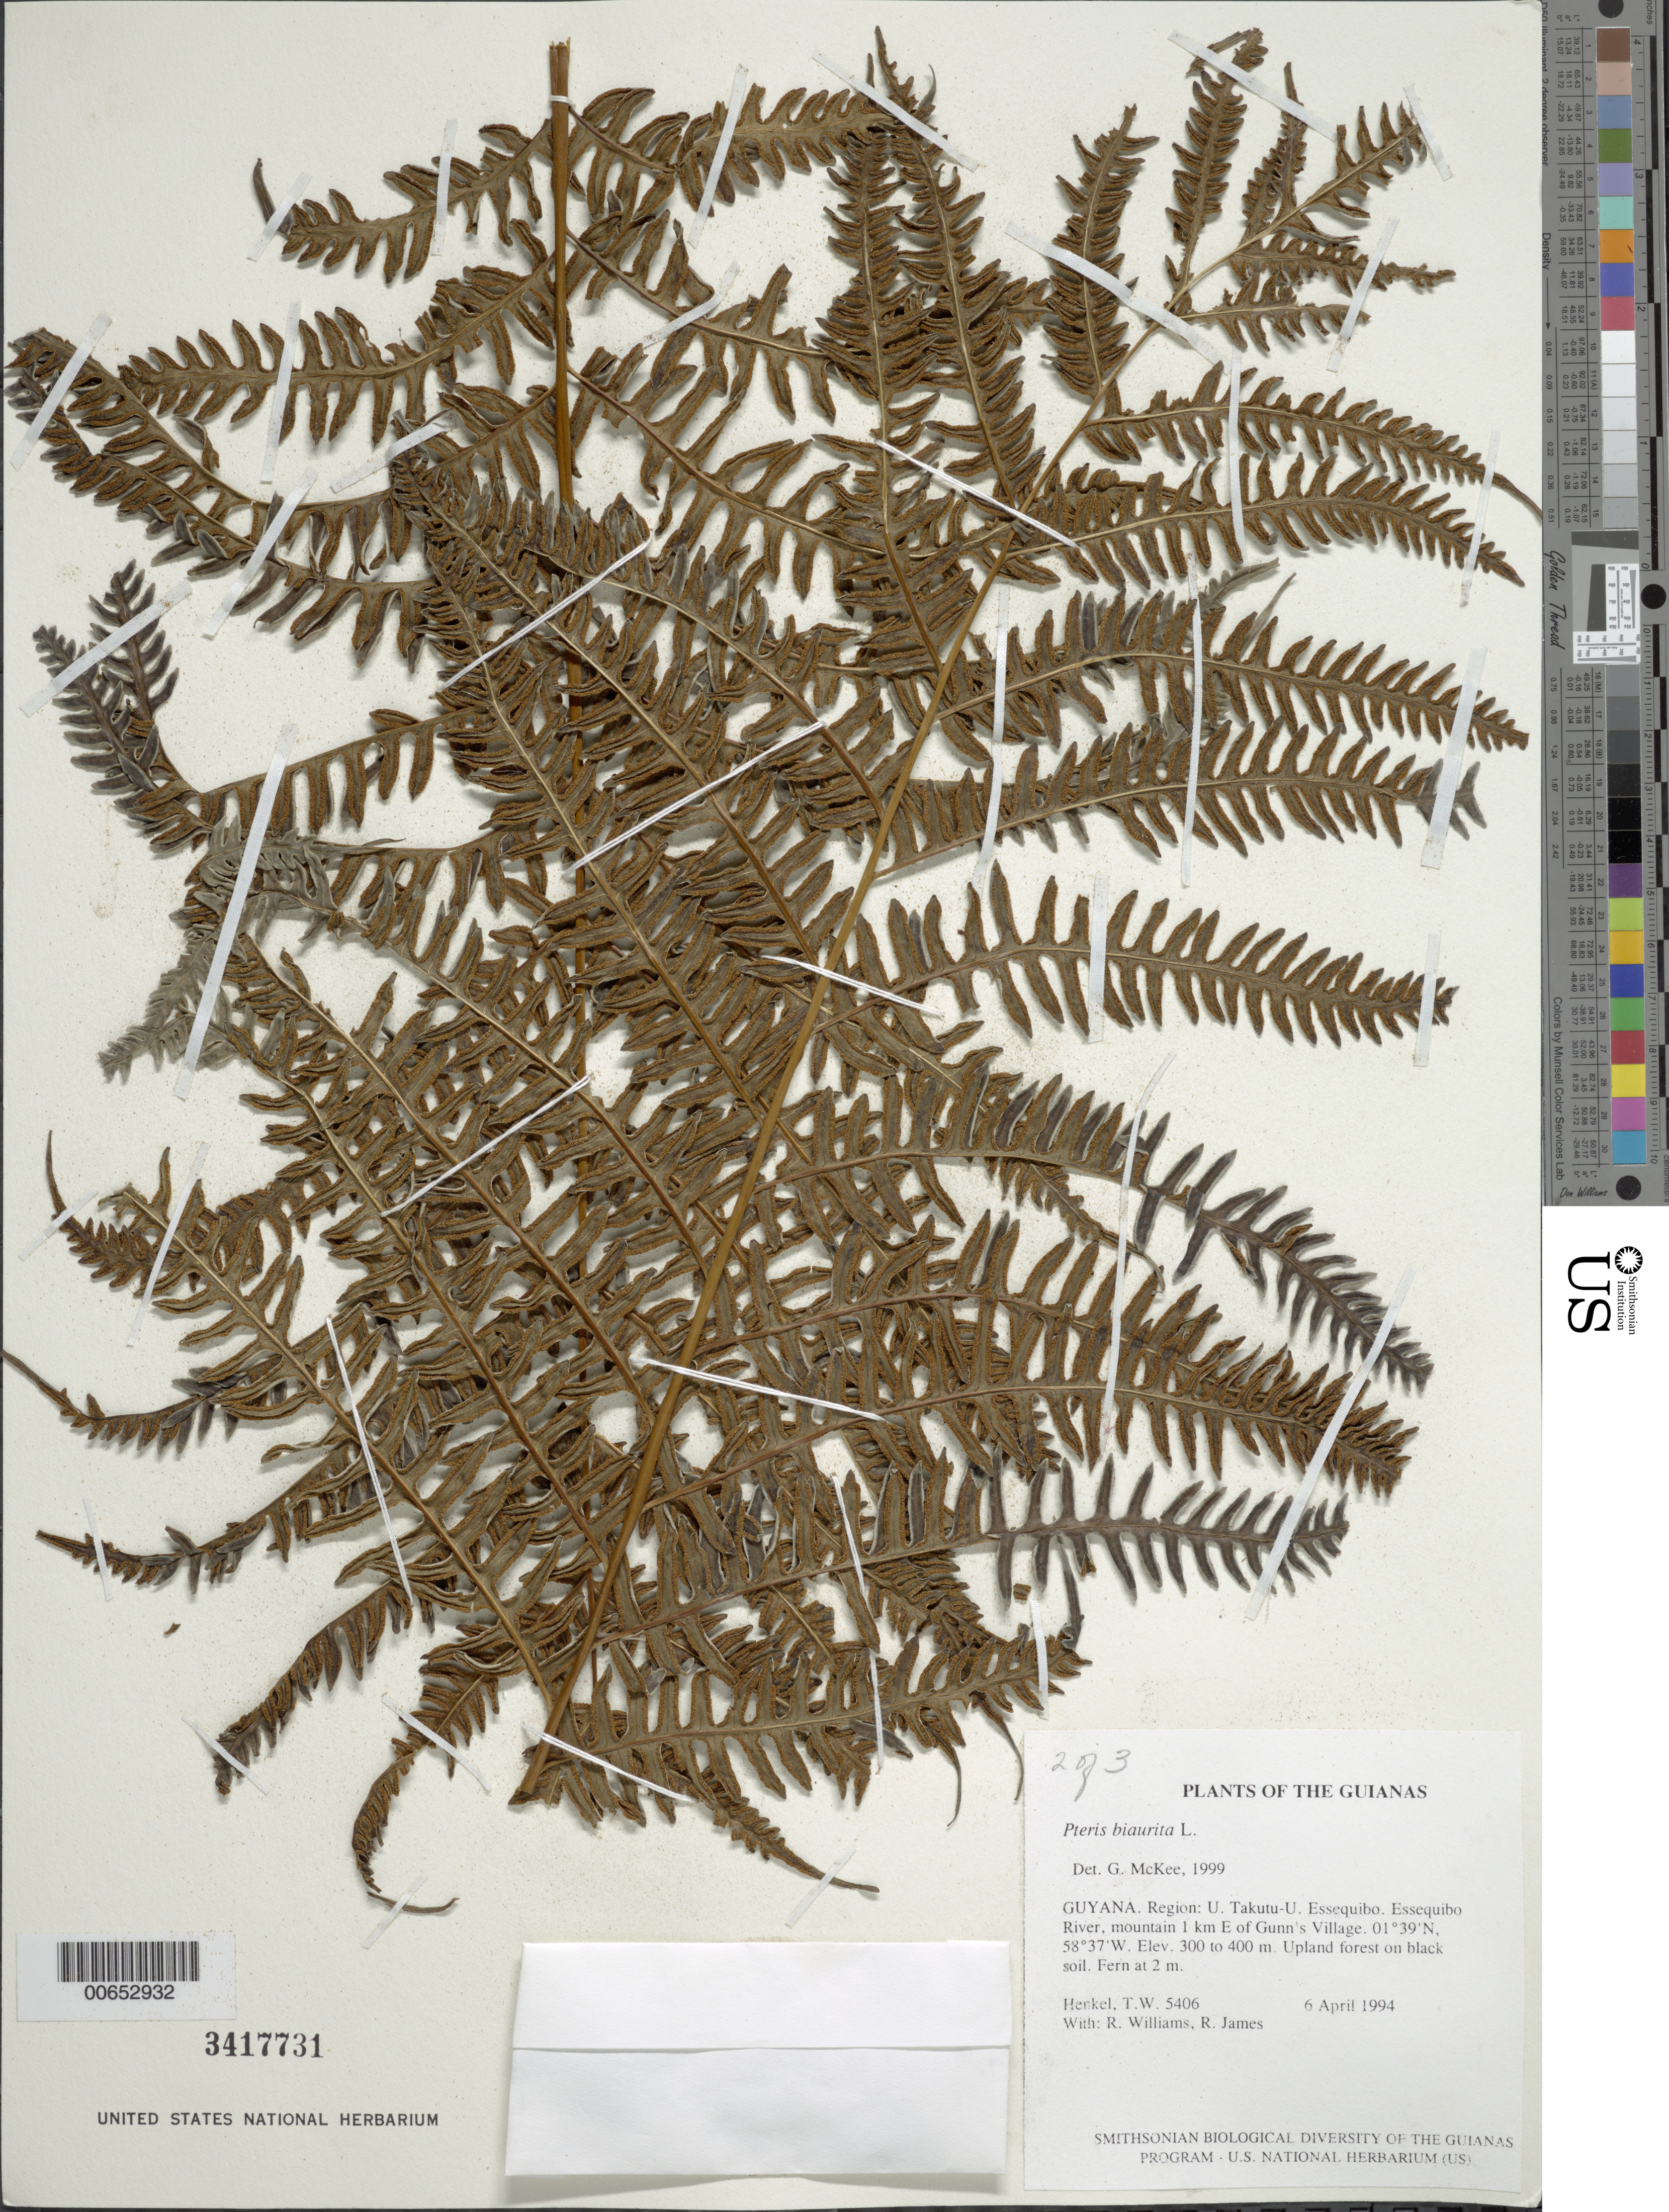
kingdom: Plantae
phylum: Tracheophyta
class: Polypodiopsida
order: Polypodiales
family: Pteridaceae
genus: Pteris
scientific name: Pteris biaurita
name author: L.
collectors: T. Henkel, R. Williams & R. James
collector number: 5406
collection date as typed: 6 April 1994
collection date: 1994-04-06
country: Guyana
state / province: U. Takutu-U. Essequibo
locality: Essequibo River, mountain 1 km E of Gunn's Village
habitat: Upland forest on black soil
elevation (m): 300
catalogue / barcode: US 3417731